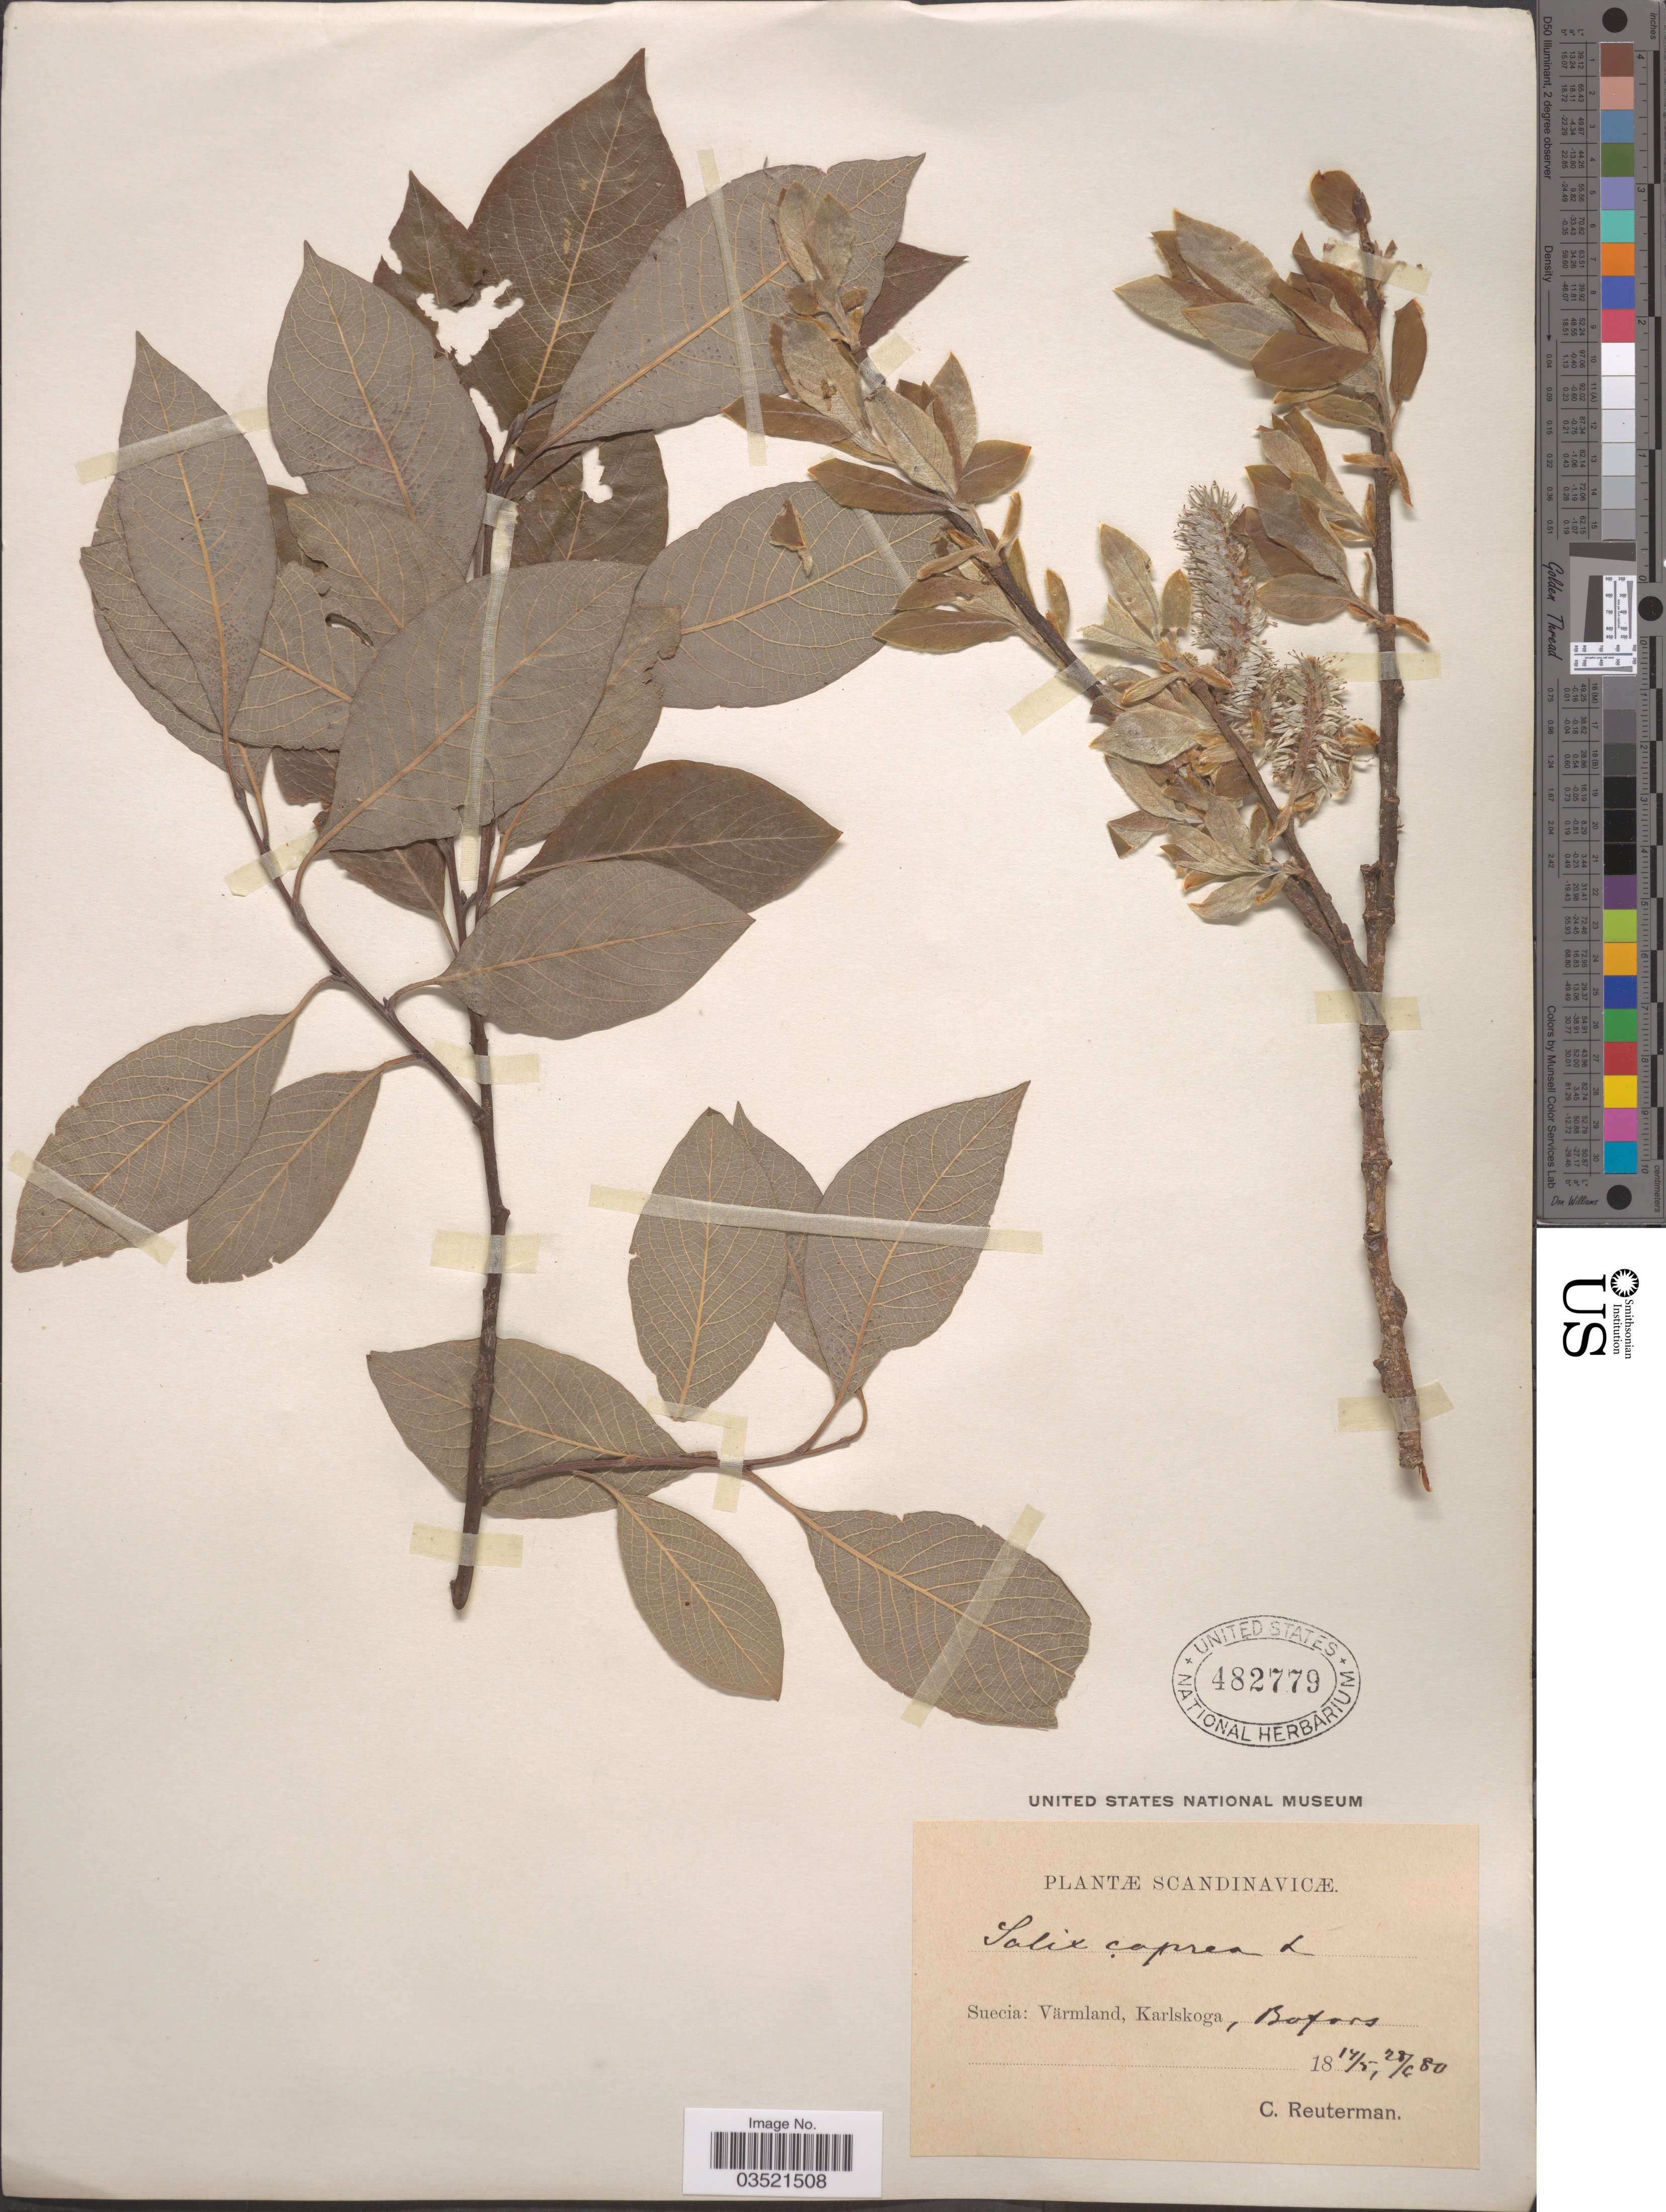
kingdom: Plantae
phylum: Tracheophyta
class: Magnoliopsida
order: Malpighiales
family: Salicaceae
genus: Salix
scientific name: Salix caprea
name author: L.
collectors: C. Reuterman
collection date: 1880-05-14/1880-06-28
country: Sweden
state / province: Varmland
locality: Scandinavicæ. Suecia: Värmland, Karlskoga, Bofors.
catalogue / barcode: US 482779